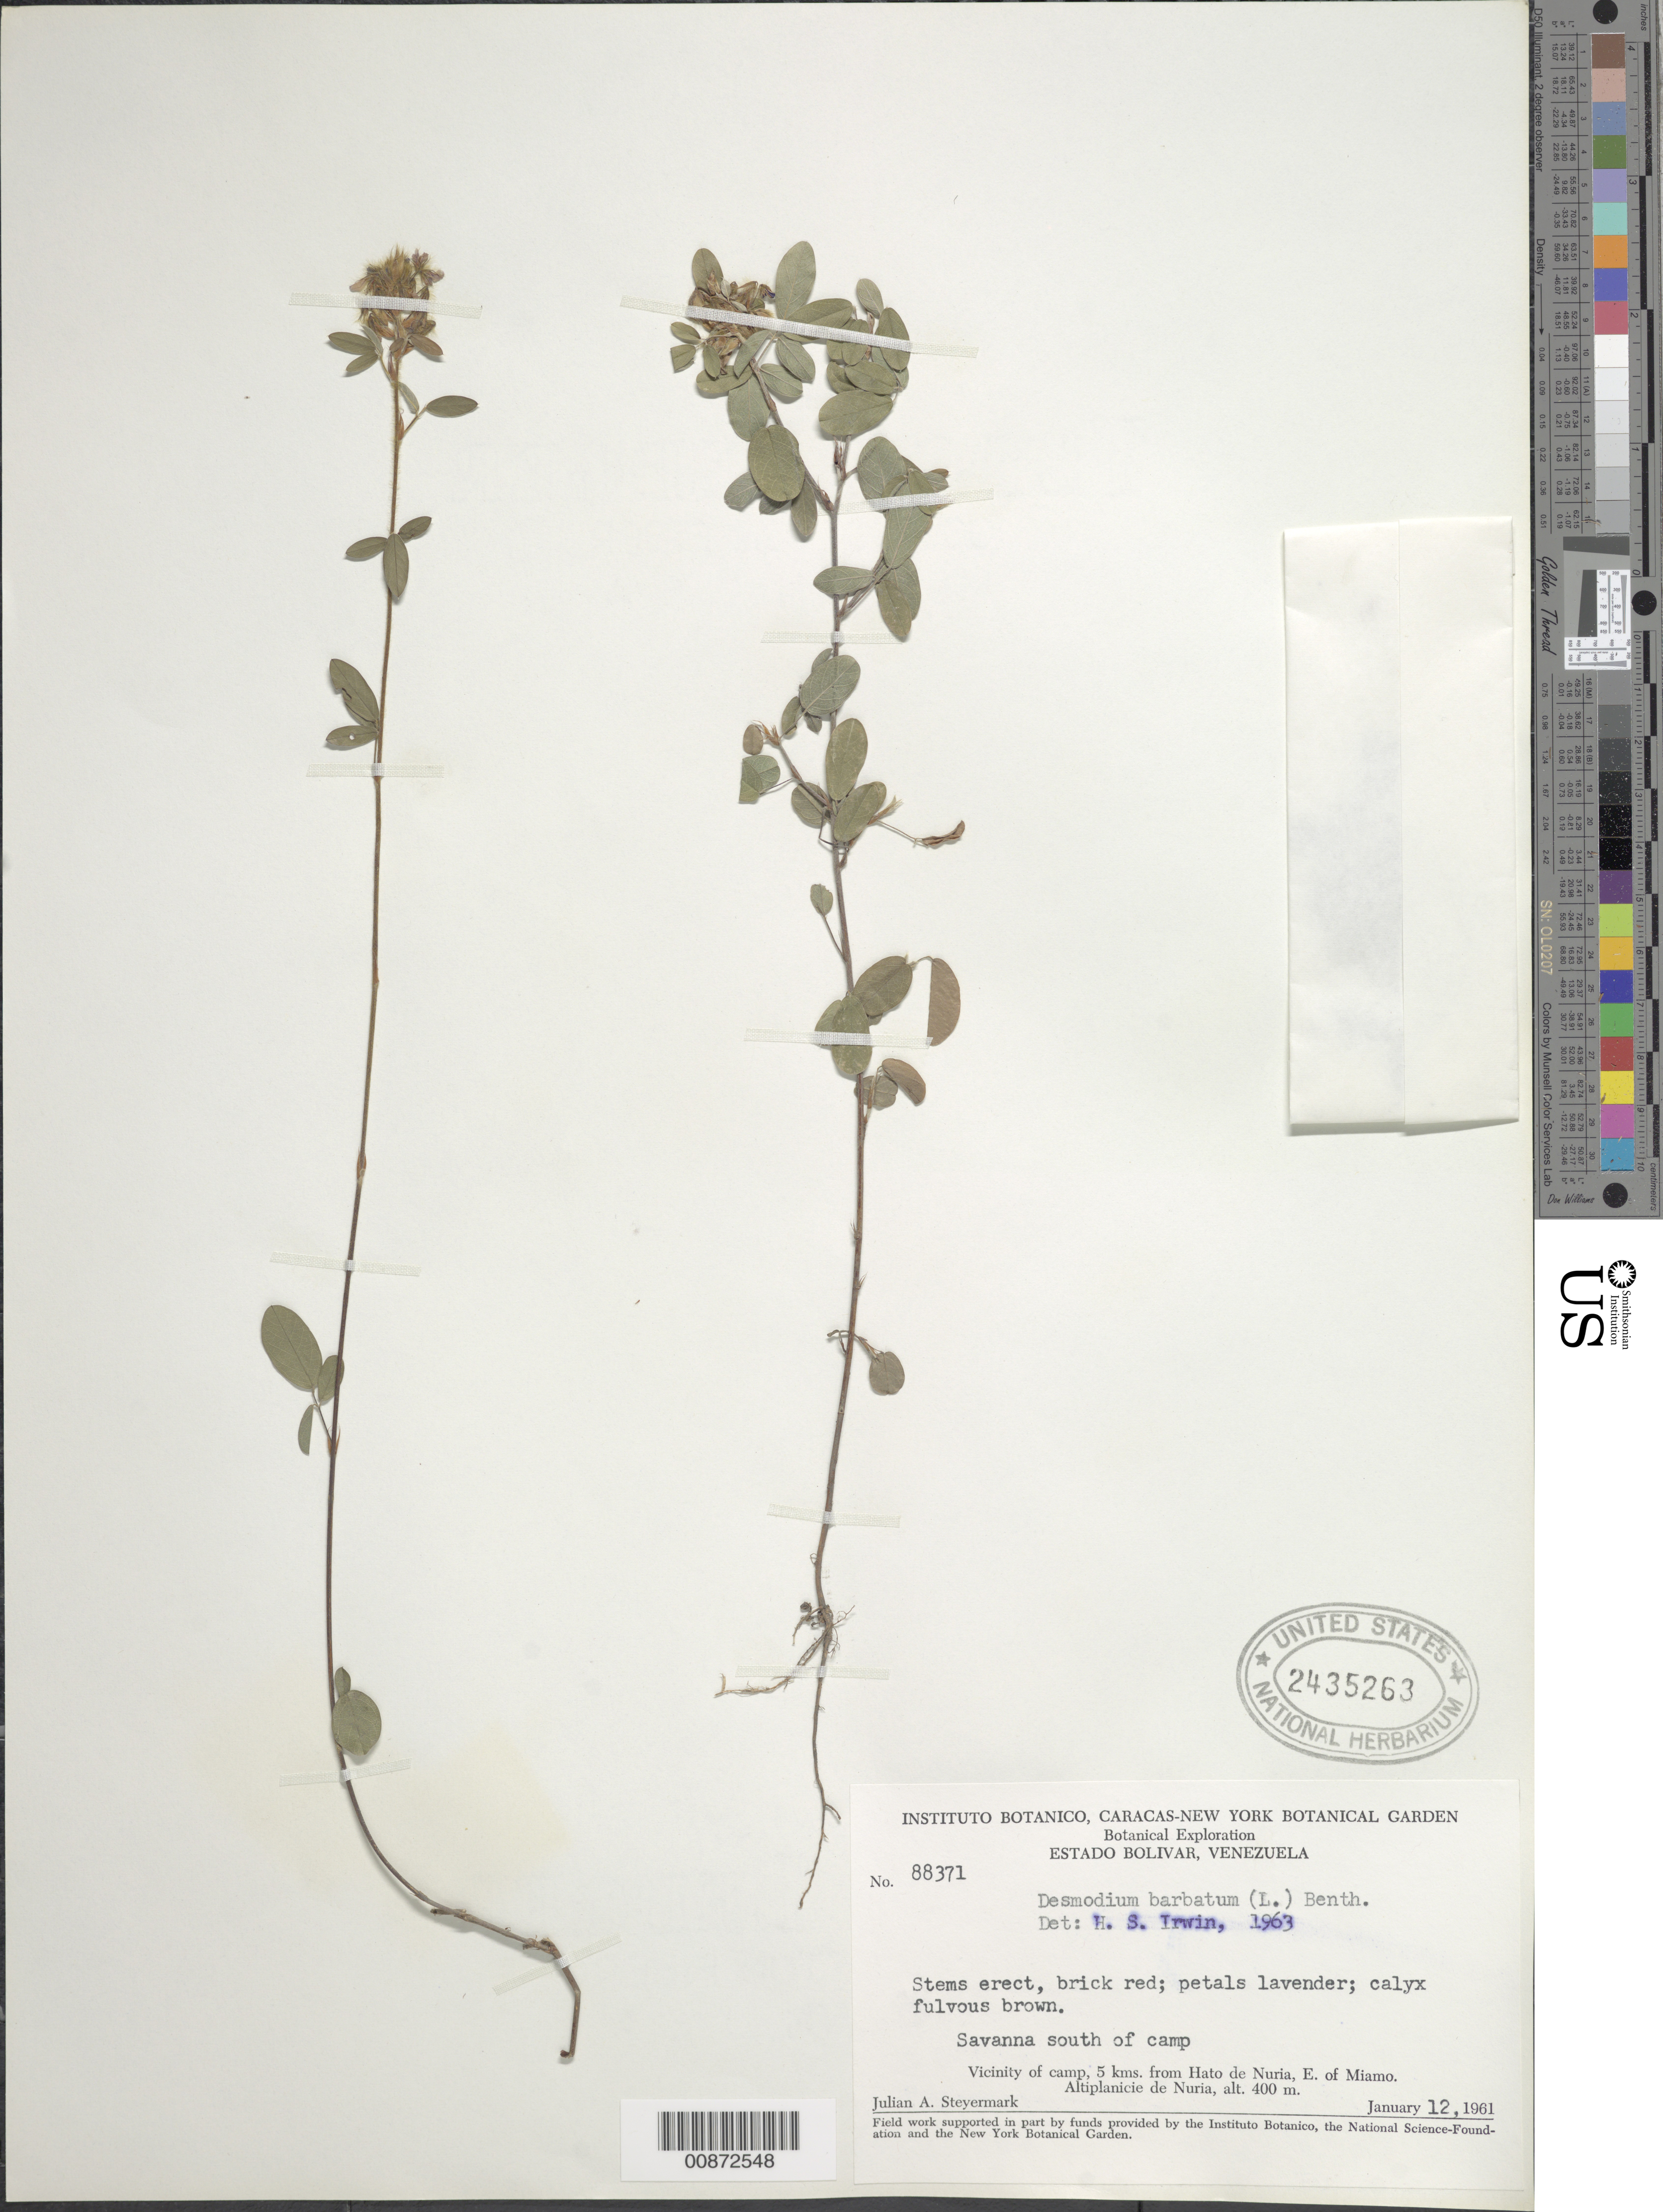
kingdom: Plantae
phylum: Tracheophyta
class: Magnoliopsida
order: Fabales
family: Fabaceae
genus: Grona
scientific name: Grona barbata var. barbata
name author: (L.) H. Ohashi & K. Ohashi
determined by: Strong, Mark T., (BOT), Smithsonian Institution - National Museum of Natural History (UNITED STATES)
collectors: J. Steyermark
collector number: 88371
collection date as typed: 12-Jan-61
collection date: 1961-01-12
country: Venezuela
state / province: Bolívar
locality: Hato de Nuria, 5 km from; E of Miamo, Altiplanicie de Nuria, south of camp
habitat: Savanna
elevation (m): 400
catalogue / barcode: US 2435263